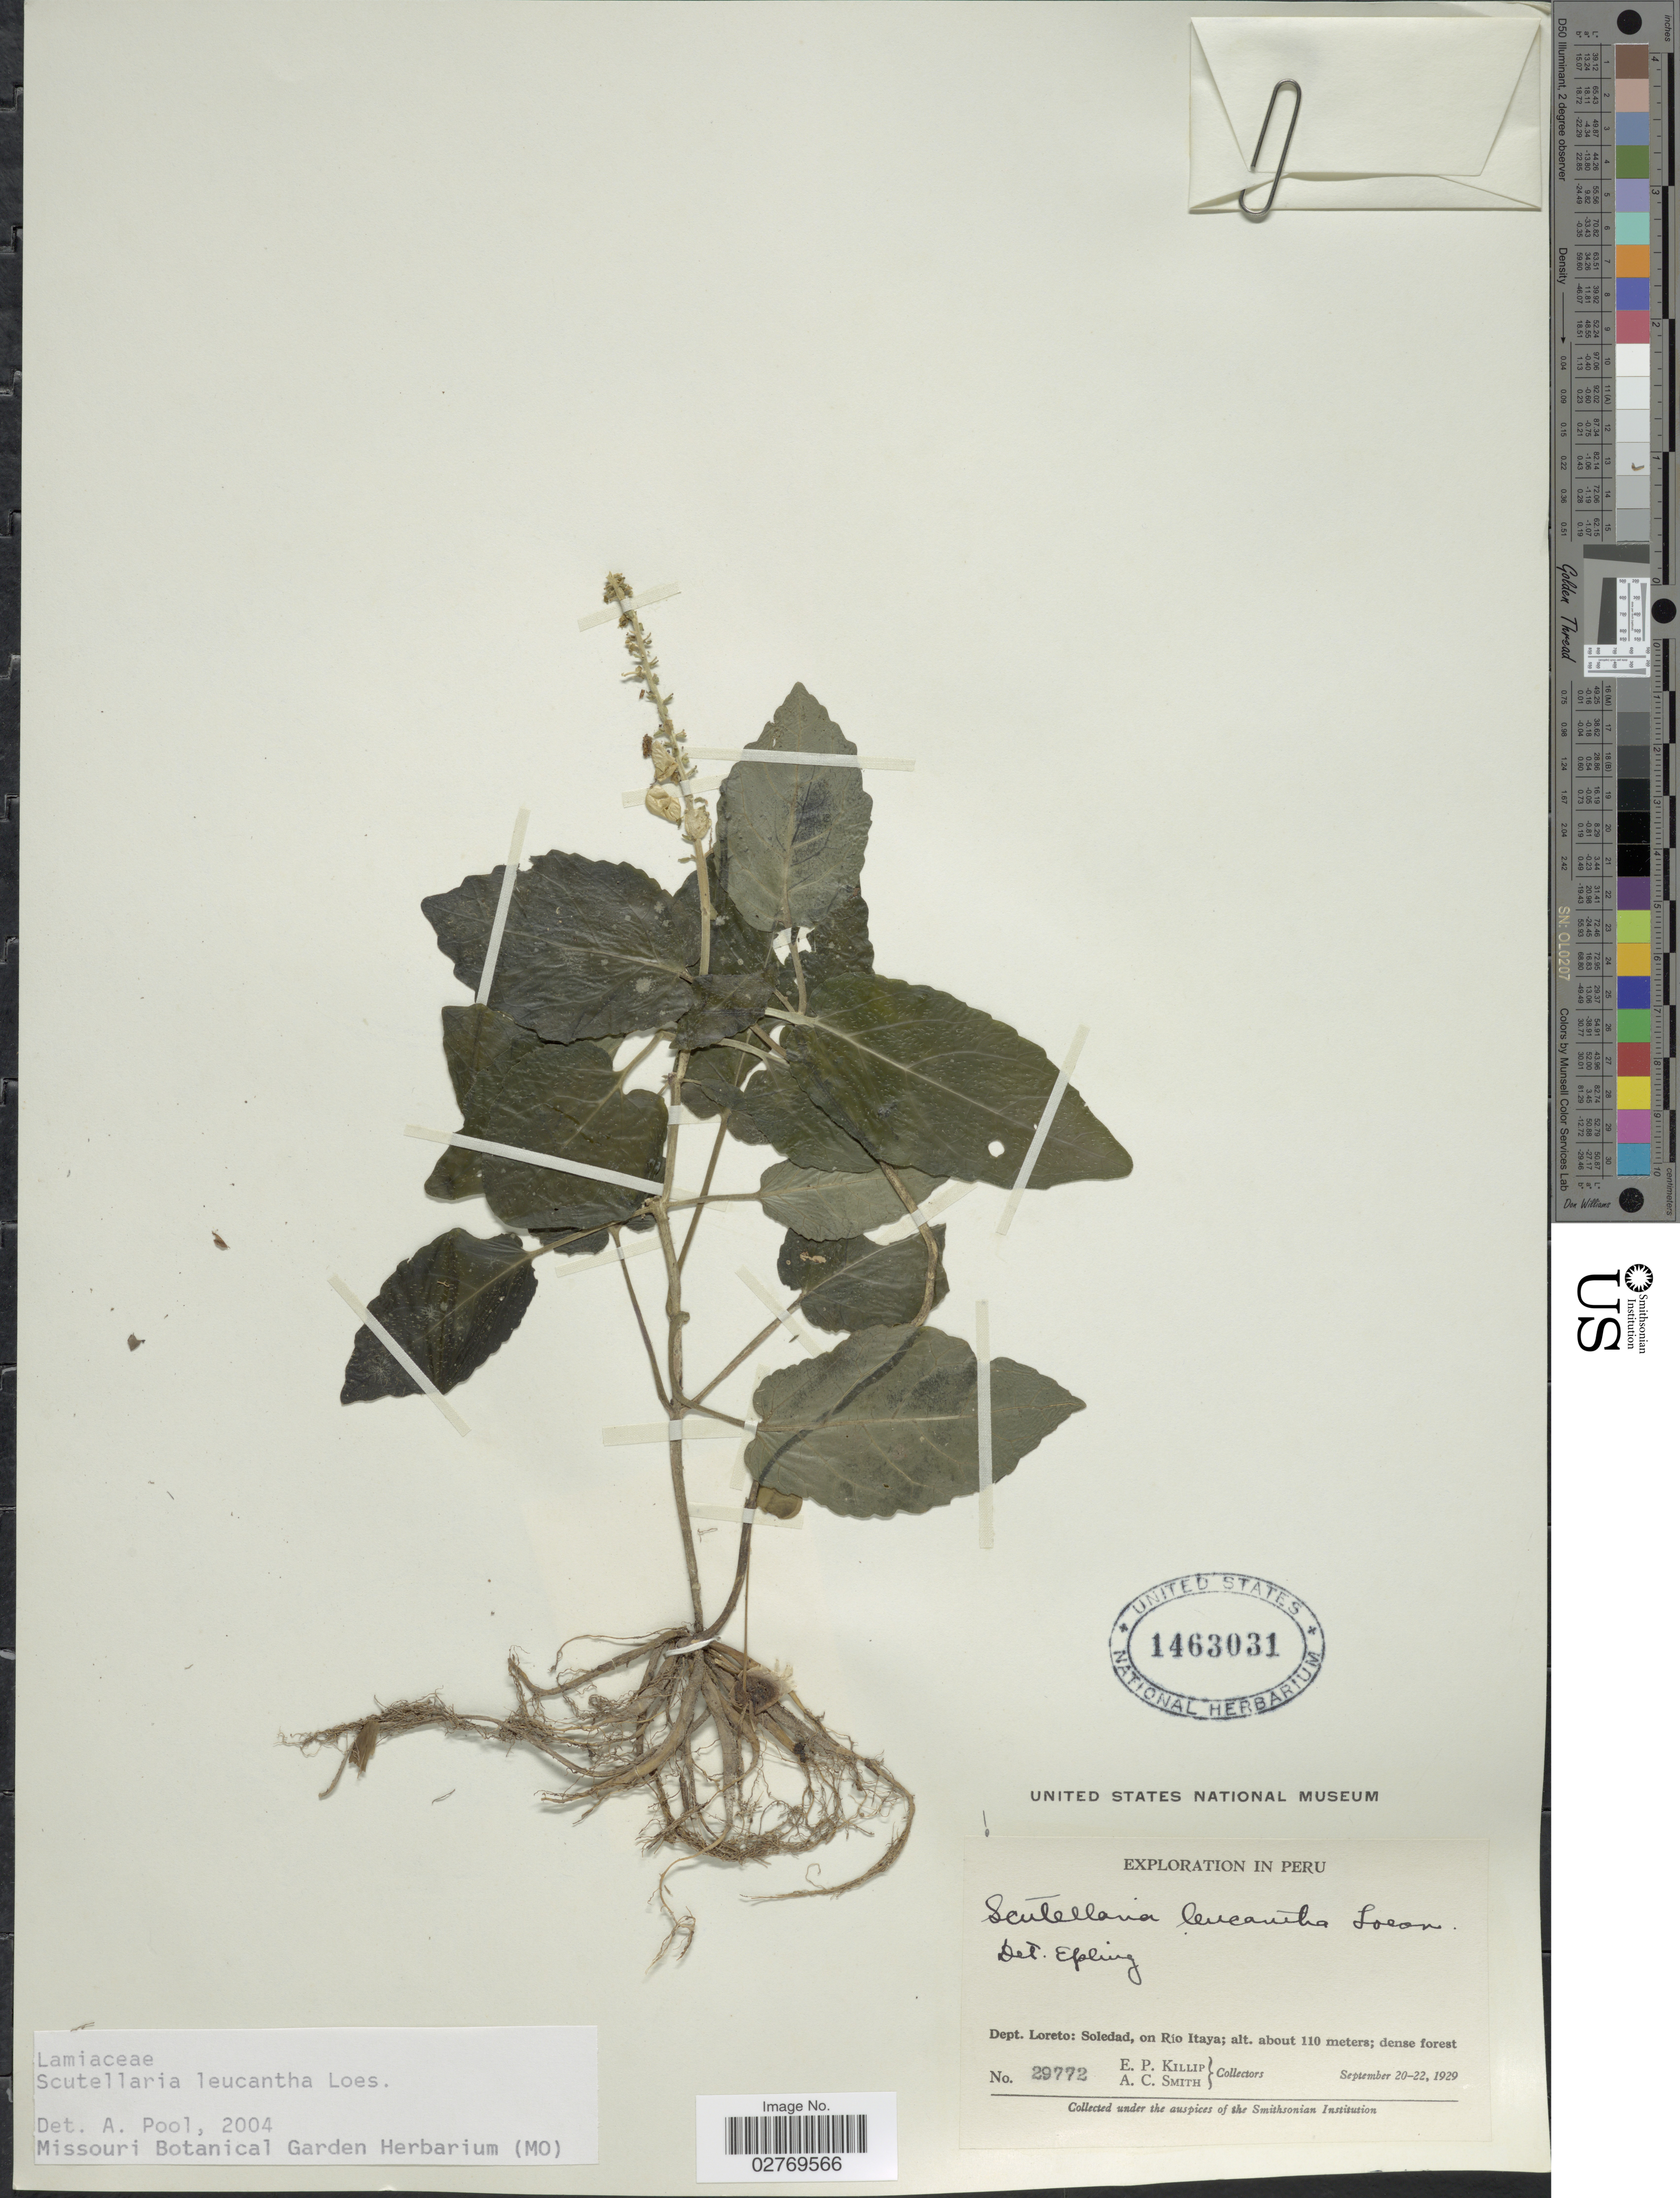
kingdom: Plantae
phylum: Tracheophyta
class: Magnoliopsida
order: Lamiales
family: Lamiaceae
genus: Scutellaria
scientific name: Scutellaria leucantha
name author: Loes.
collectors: E. P. Killip & A. C. Smith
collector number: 29772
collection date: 1929-09-20/1929-09-22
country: Peru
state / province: Loreto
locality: Dept. Loreto: Soledad, on Rio Itaya.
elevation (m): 110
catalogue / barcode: US 1463031